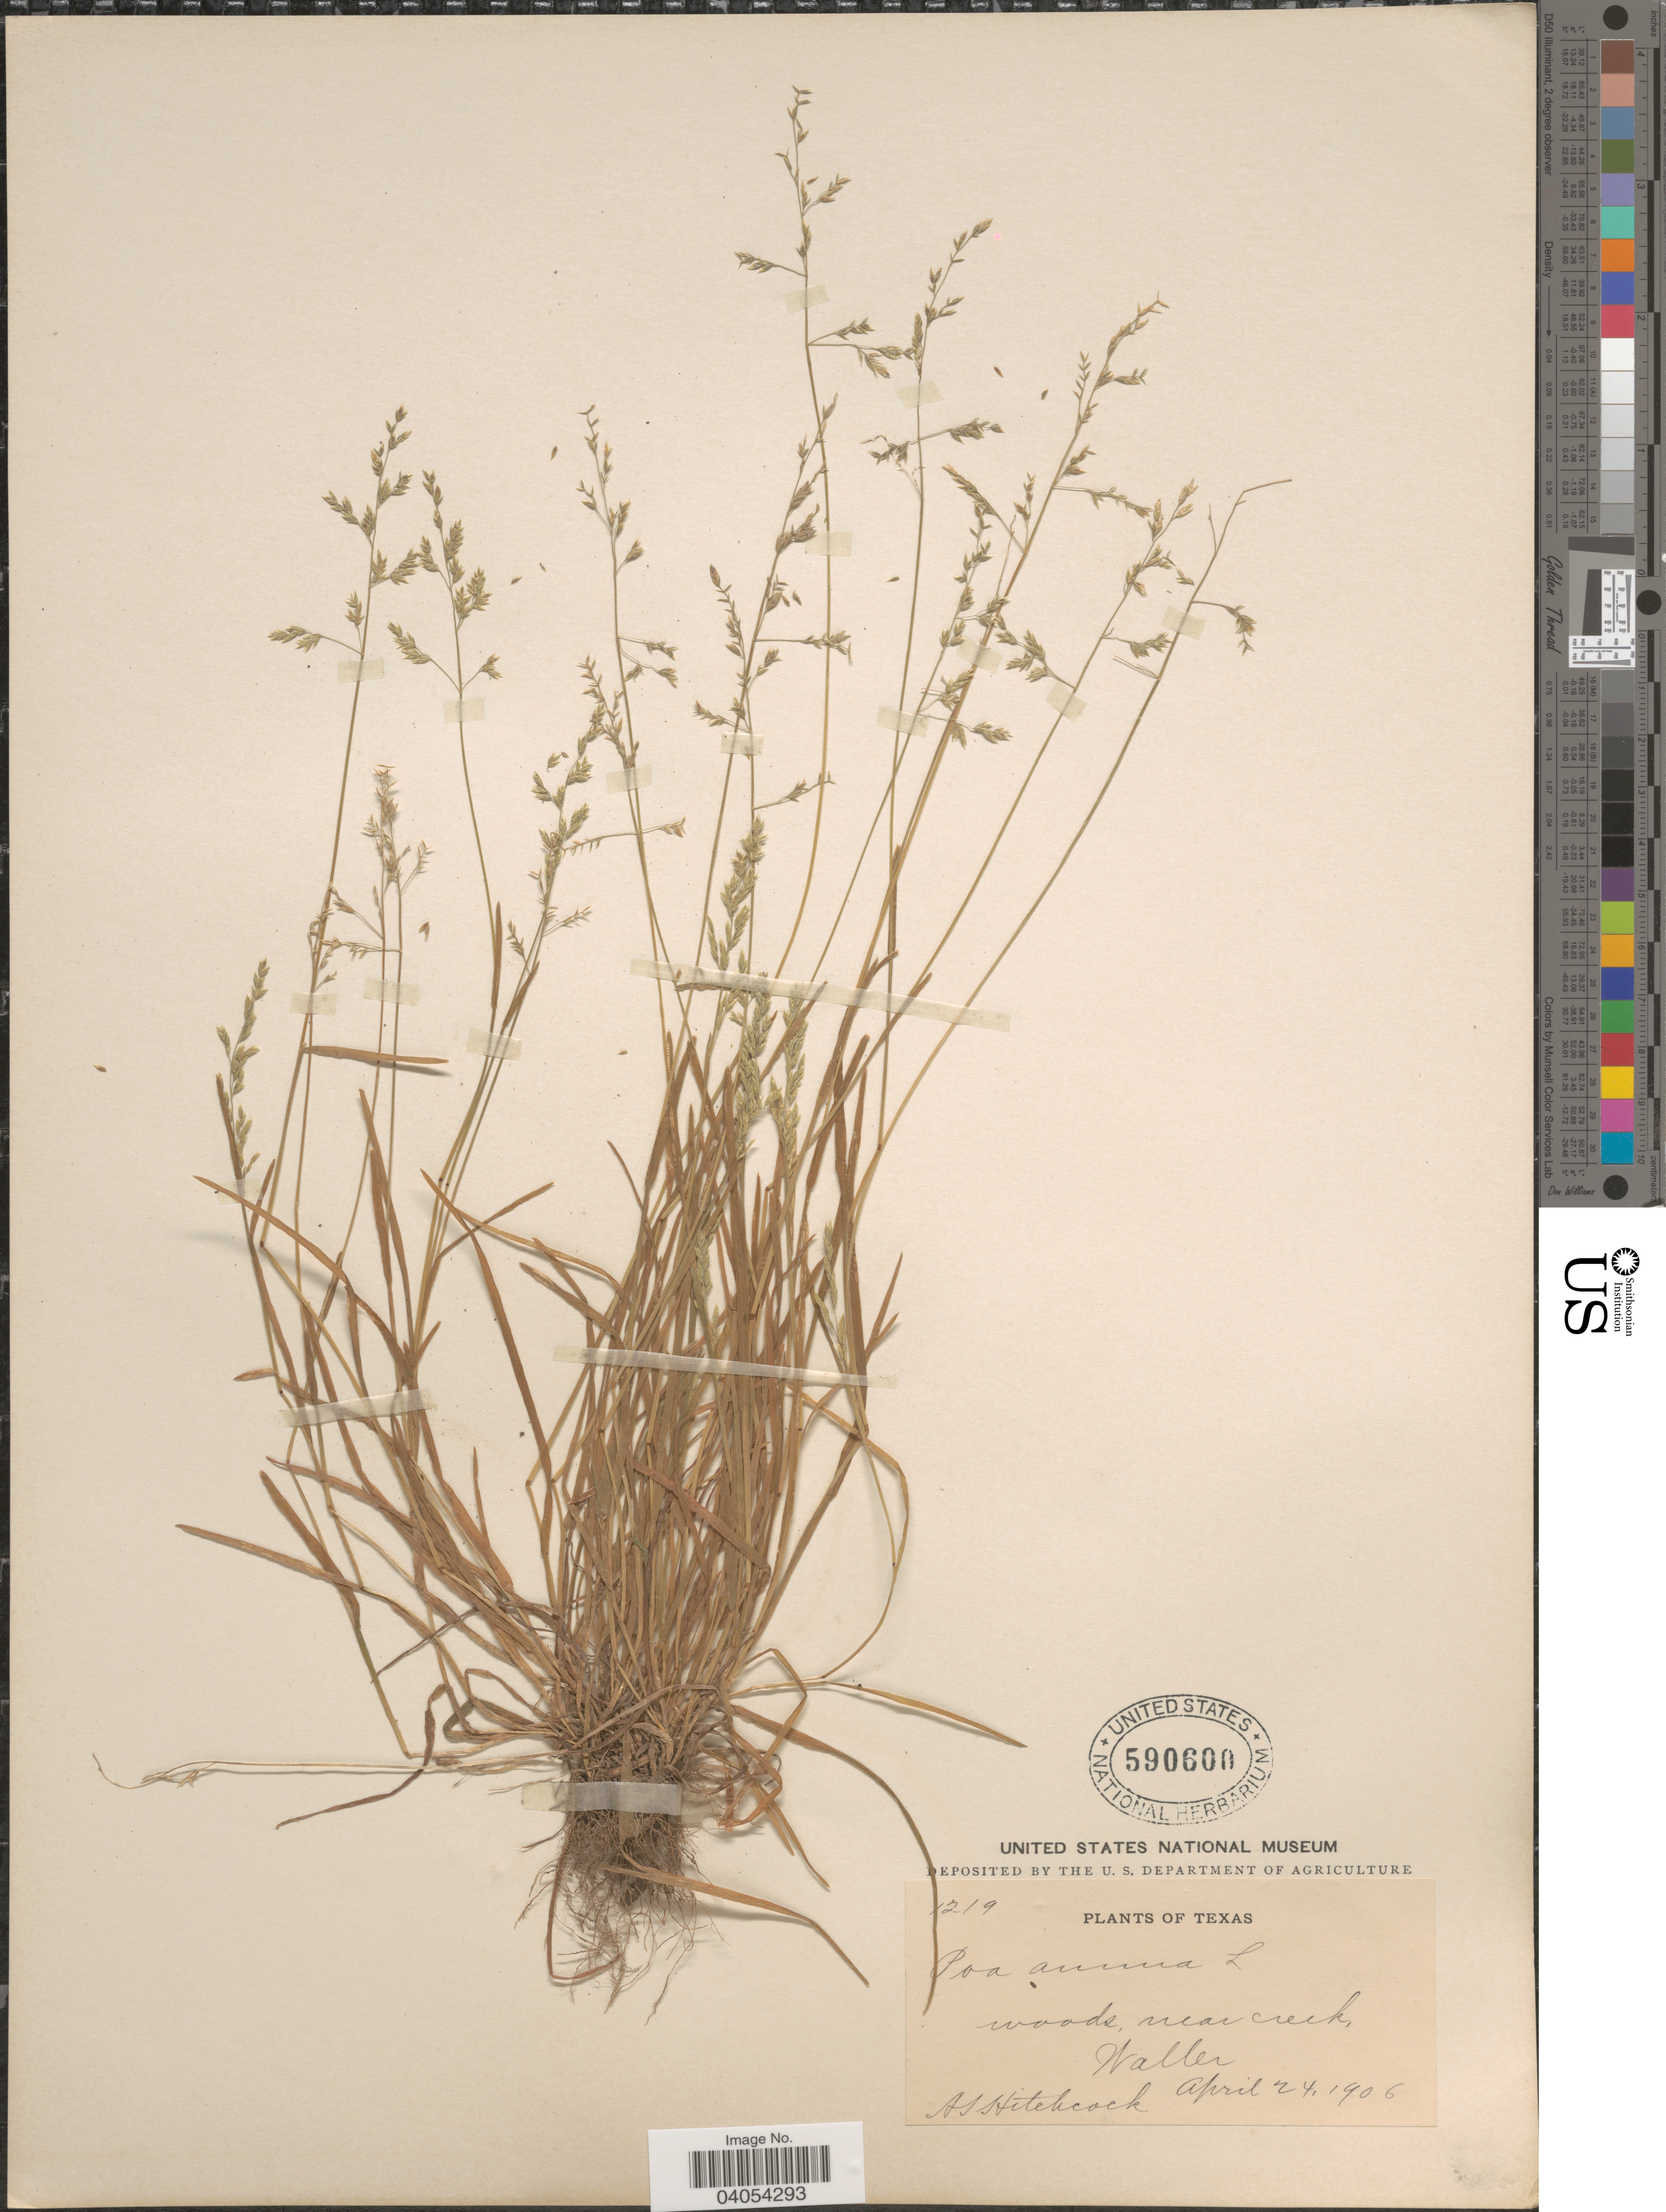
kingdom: Plantae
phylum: Tracheophyta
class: Liliopsida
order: Poales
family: Poaceae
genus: Poa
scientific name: Poa annua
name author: L.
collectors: A. S. Hitchcock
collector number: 1219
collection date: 1906-04-24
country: United States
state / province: Texas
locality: Near creek, Waller.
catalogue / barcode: US 590600